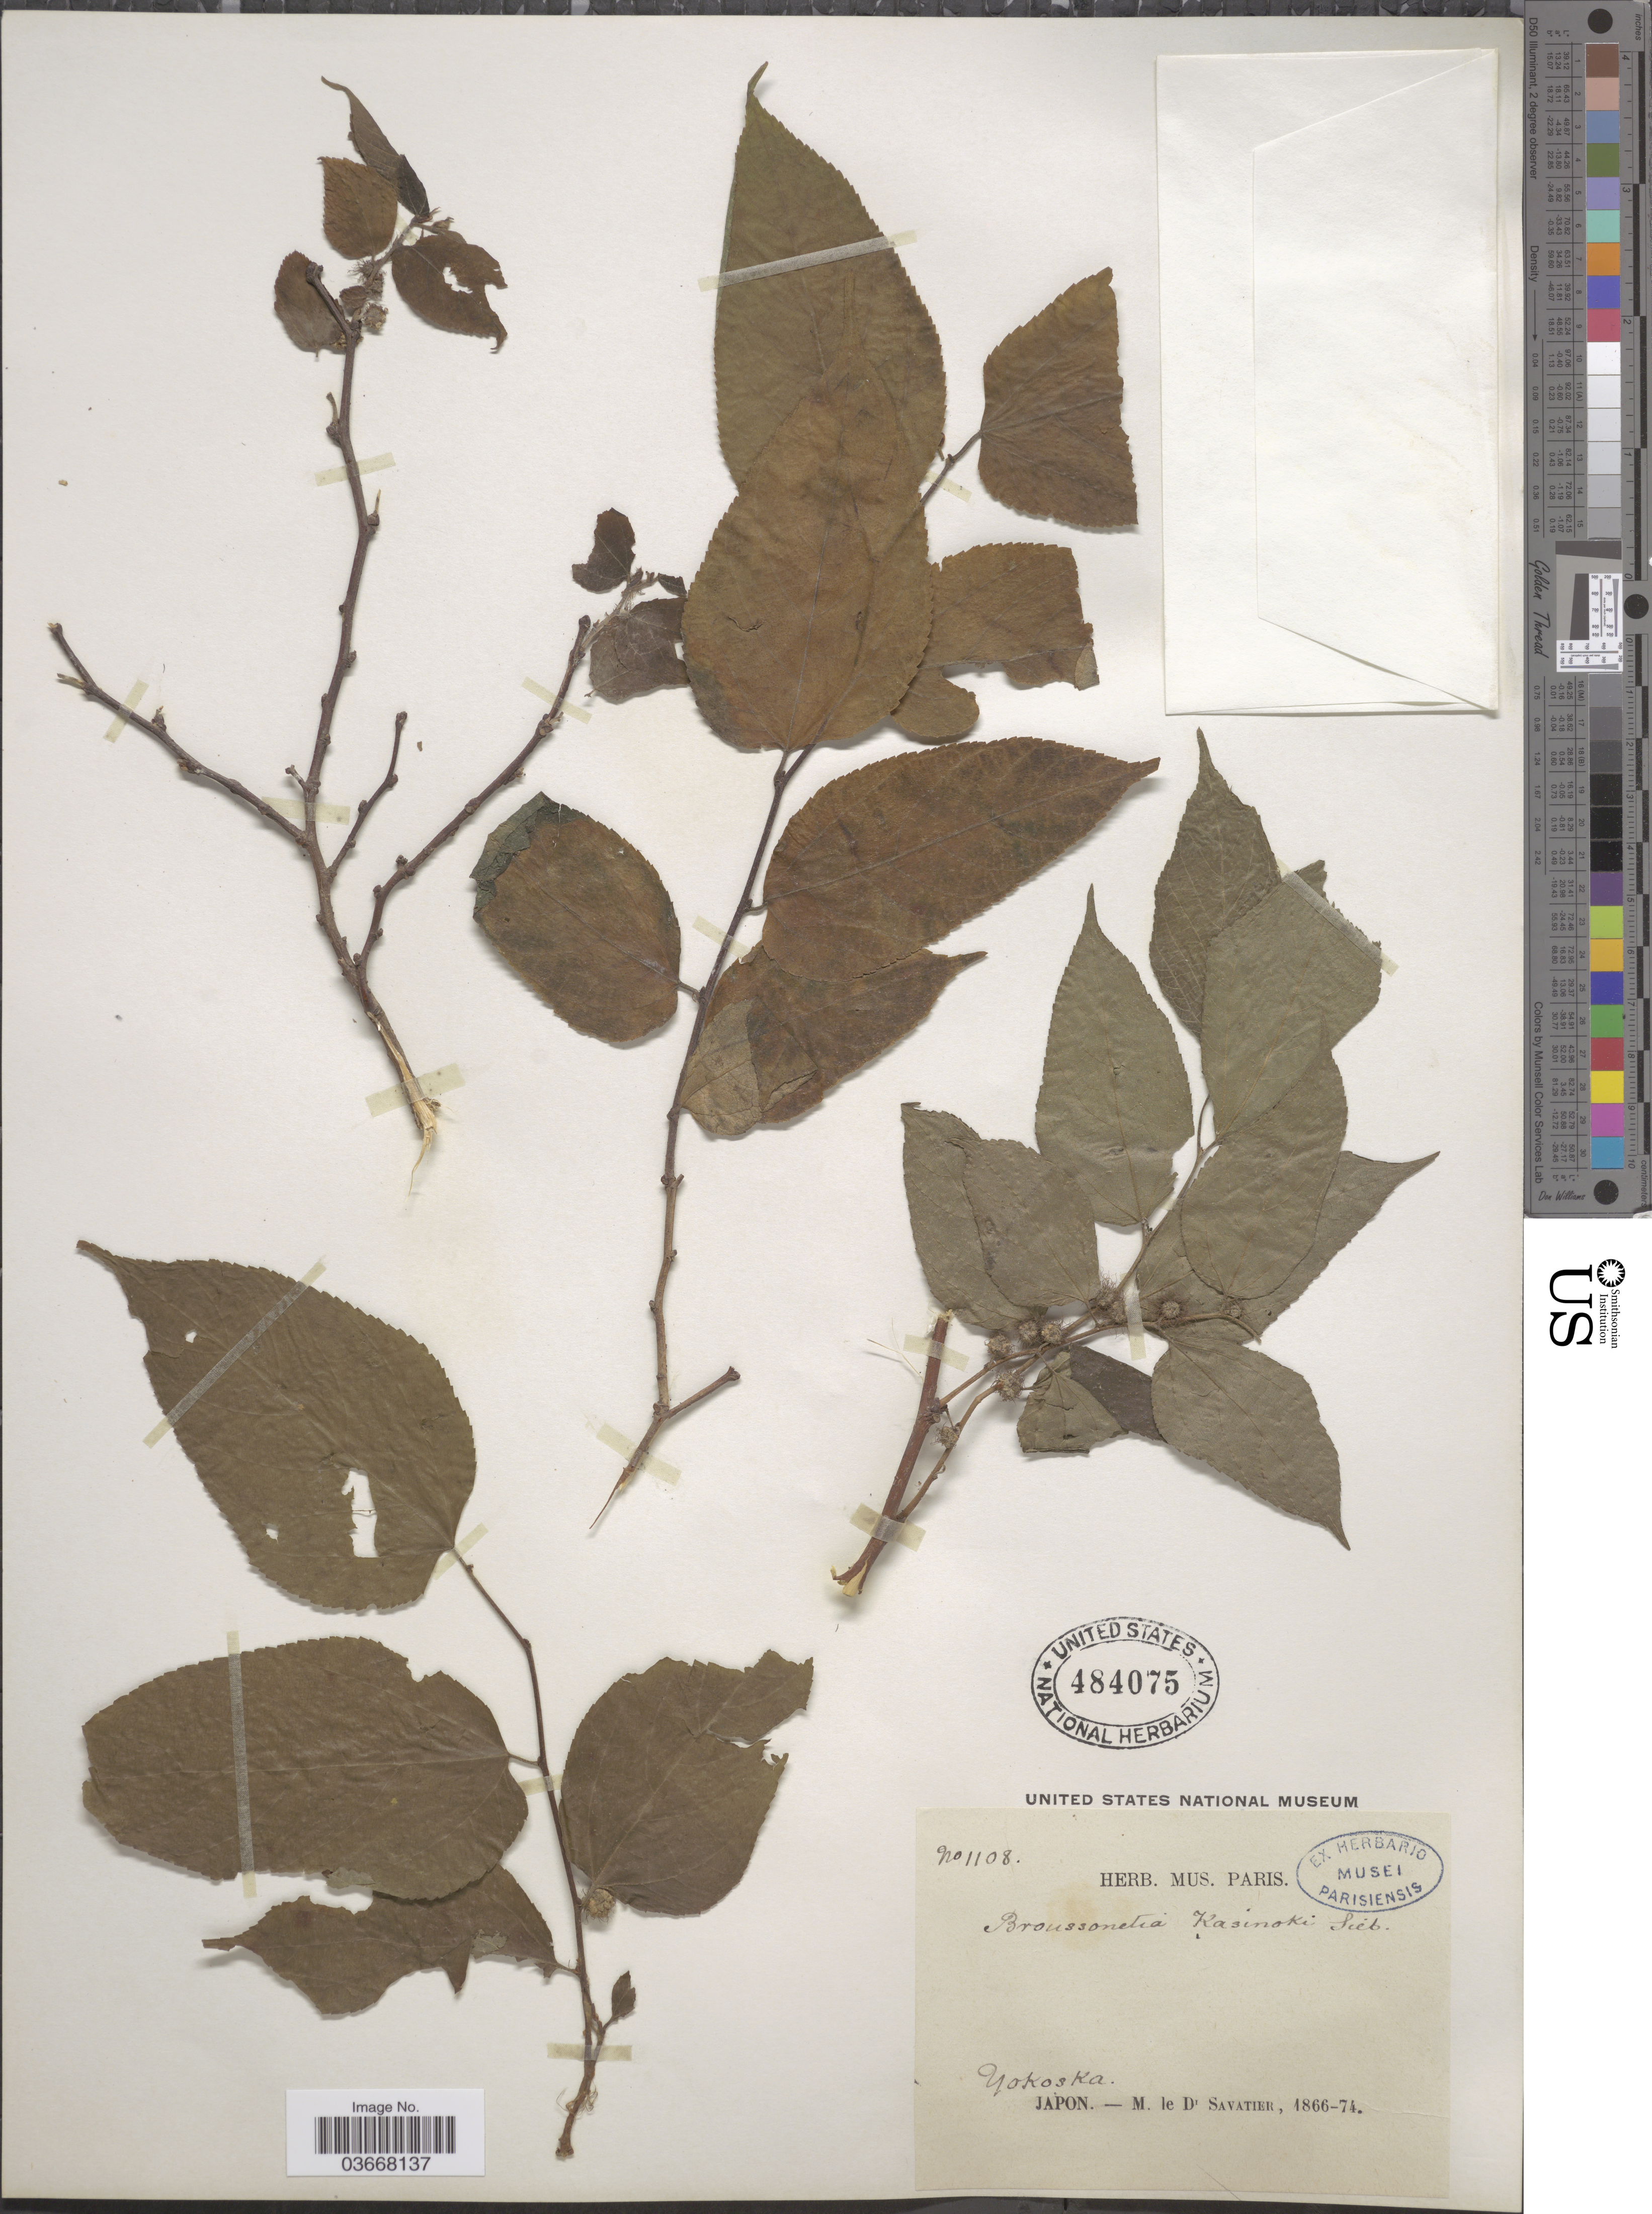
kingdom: Plantae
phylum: Tracheophyta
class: Magnoliopsida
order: Rosales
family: Moraceae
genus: Broussonetia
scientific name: Broussonetia kazinoki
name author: Siebold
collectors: M. Savatier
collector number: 1108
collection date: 1866/1874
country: Japan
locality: Yokoska.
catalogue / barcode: US 484075